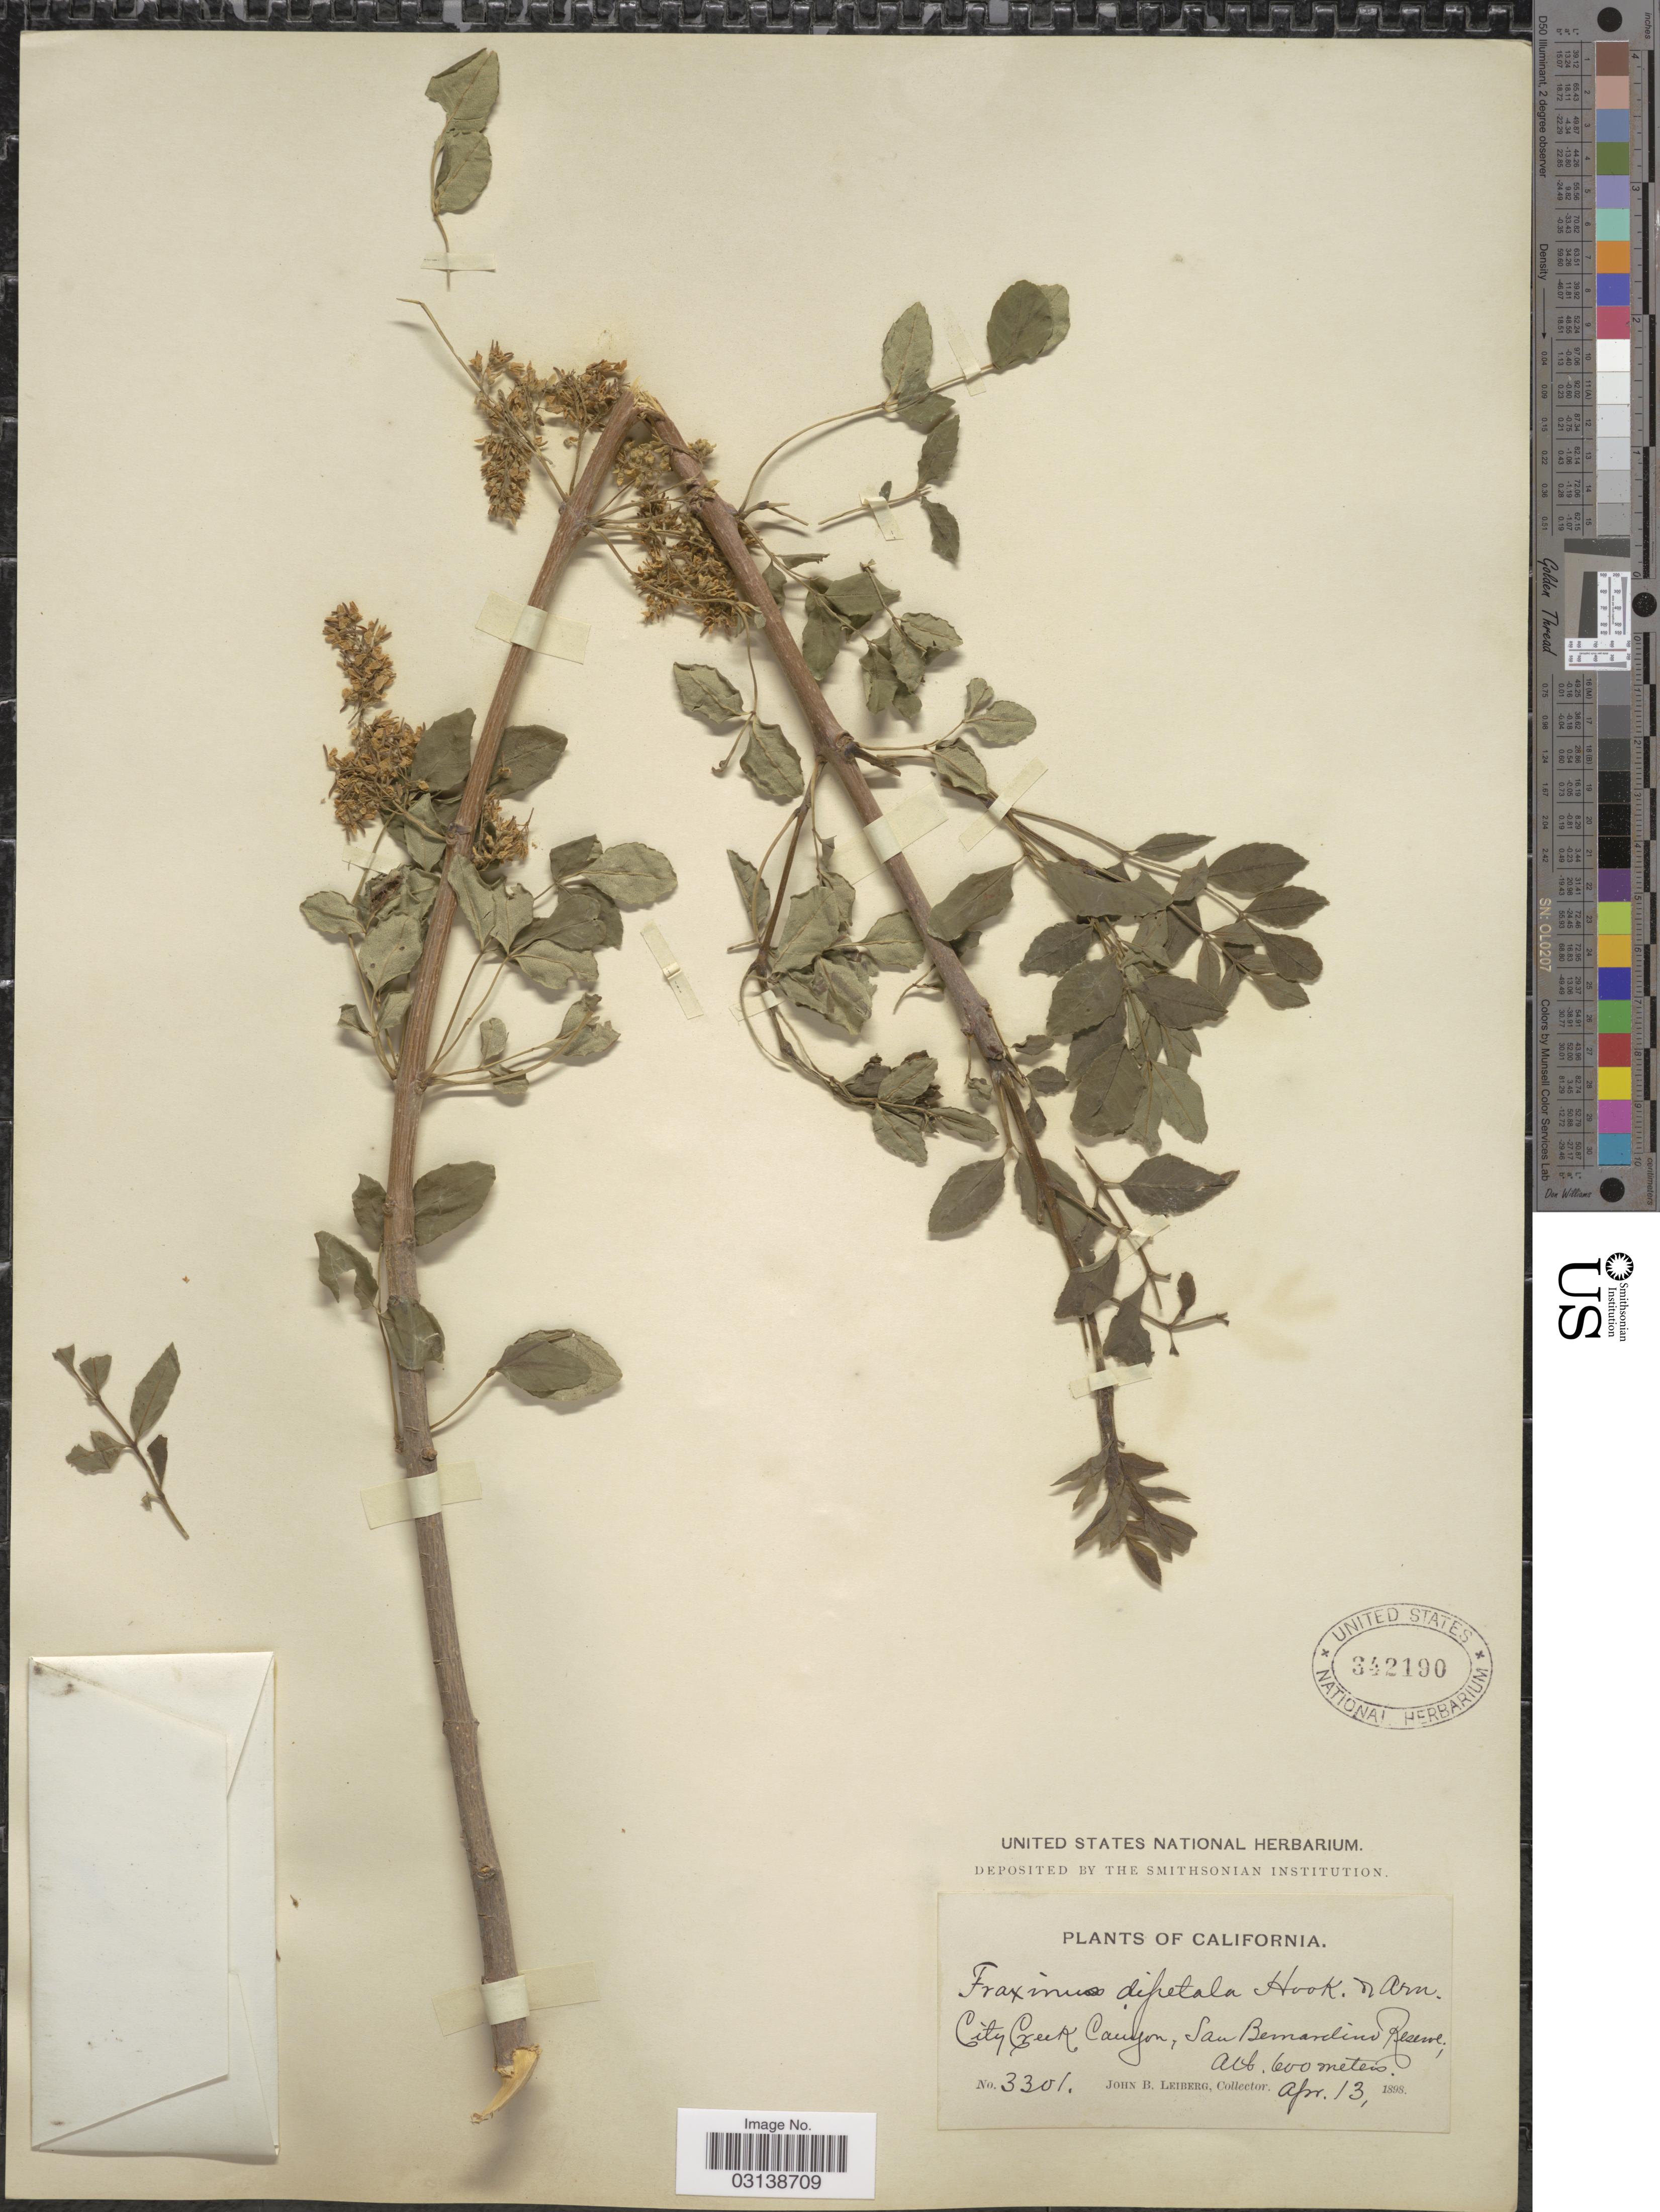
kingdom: Plantae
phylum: Tracheophyta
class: Magnoliopsida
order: Lamiales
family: Oleaceae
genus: Fraxinus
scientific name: Fraxinus dipetala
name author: Hook. & Arn.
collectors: J. B. Leiberg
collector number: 3301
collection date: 1898-04-13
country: United States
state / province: California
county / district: San Bernardino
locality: City Creek Canyon, San Bernardino Reserve.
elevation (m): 600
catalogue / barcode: US 342190